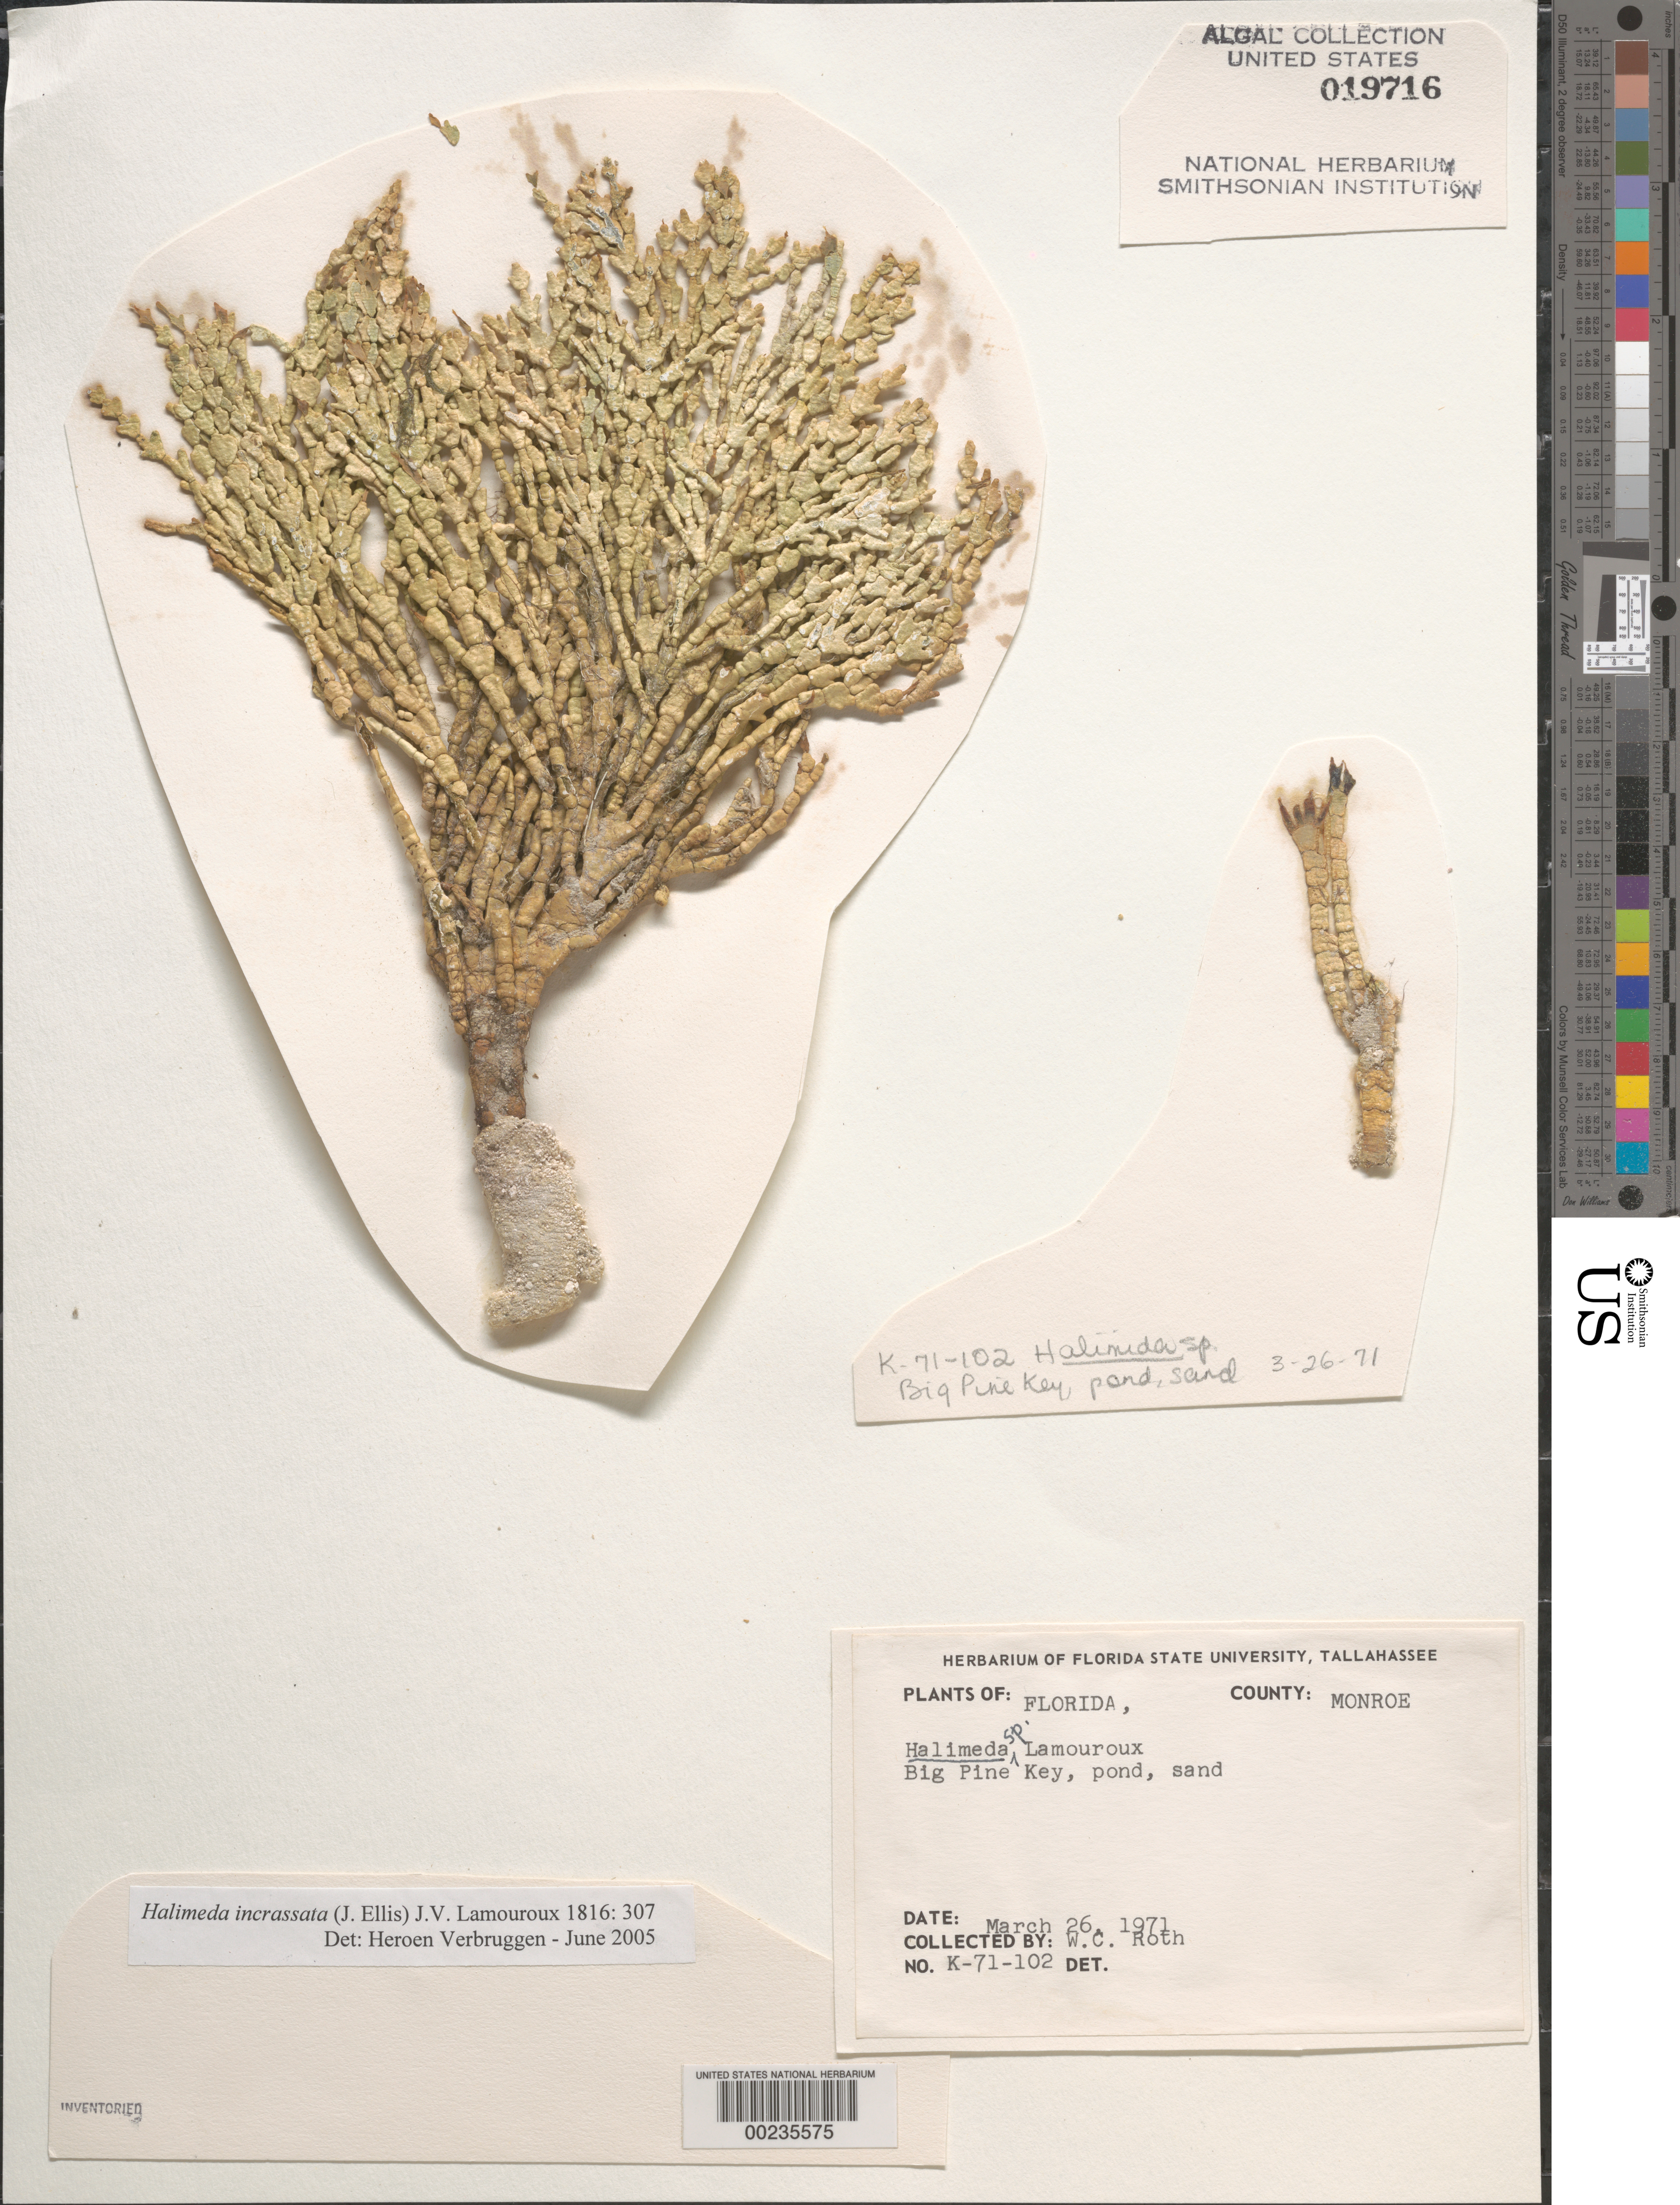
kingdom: Plantae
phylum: Chlorophyta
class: Ulvophyceae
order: Bryopsidales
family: Halimedaceae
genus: Halimeda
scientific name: Halimeda incrassata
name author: (J. Ellis) J.V.Lamouroux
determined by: Verbruggen, H.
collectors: W. C. Roth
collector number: K-71-102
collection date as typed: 26 Mar 1971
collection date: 1971-03-26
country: United States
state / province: Florida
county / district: Monroe County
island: Big Pine Key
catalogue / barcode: US 19716